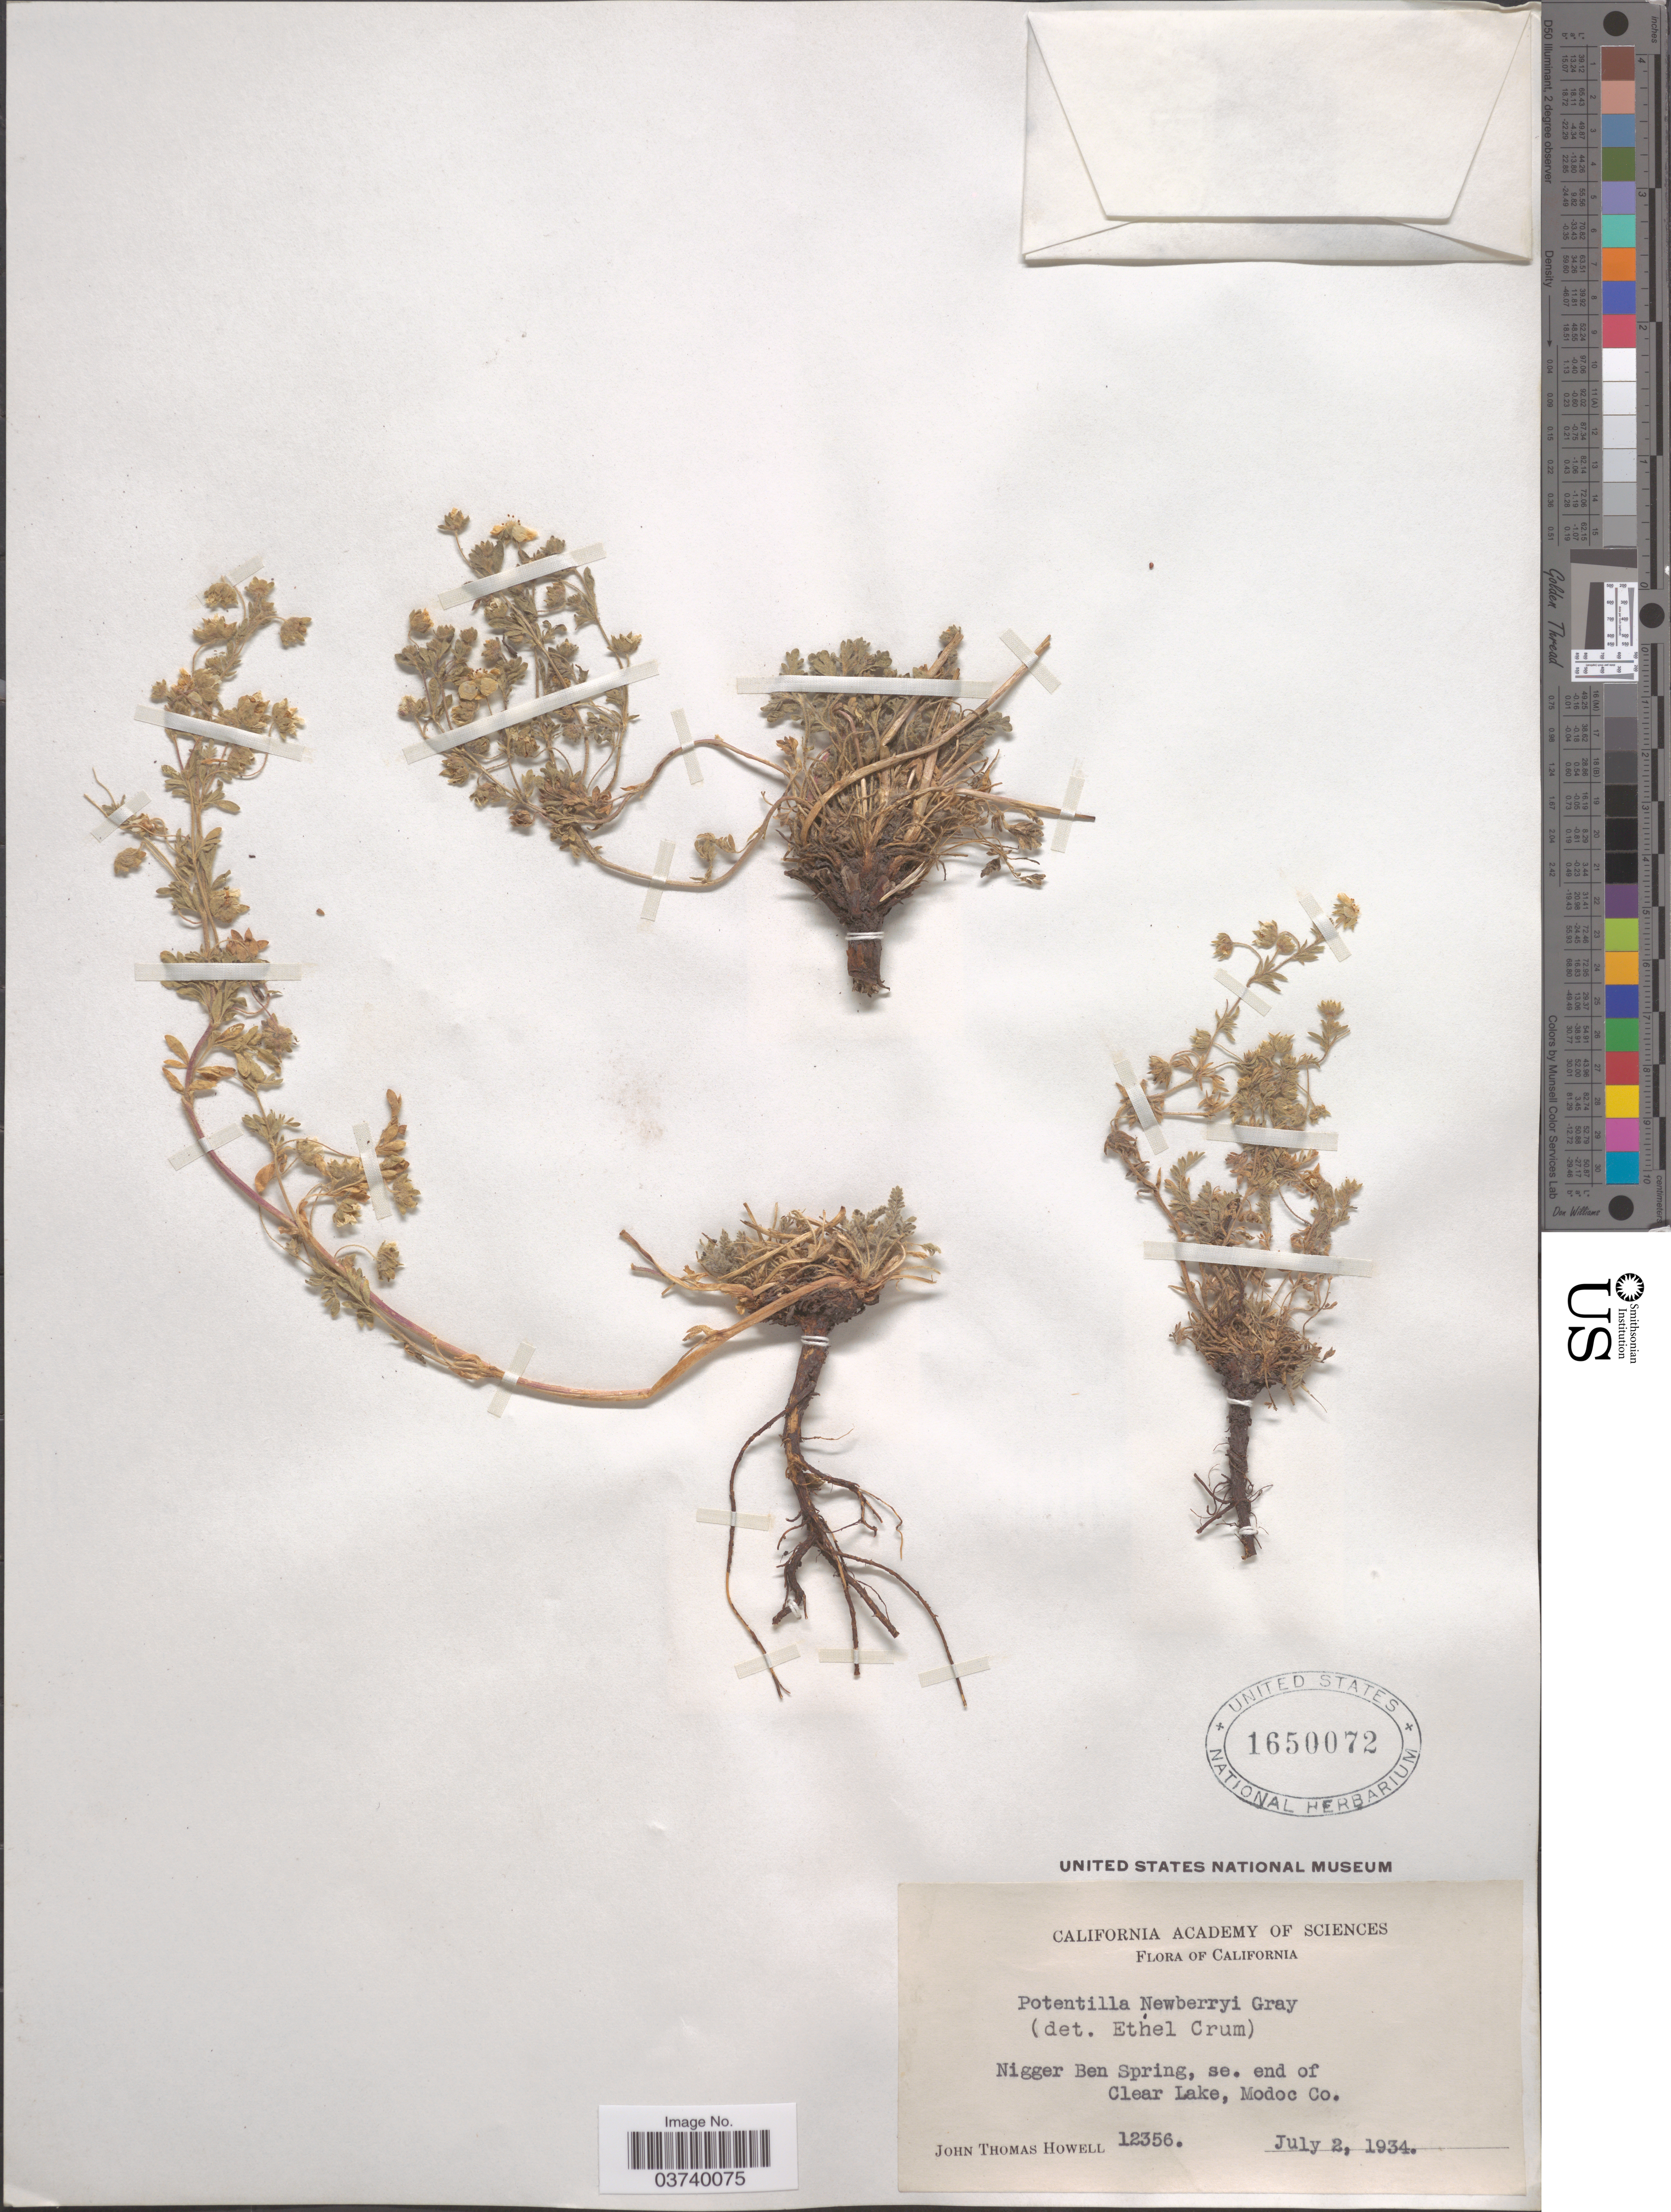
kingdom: Plantae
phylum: Tracheophyta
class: Magnoliopsida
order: Rosales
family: Rosaceae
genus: Potentilla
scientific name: Potentilla newberryi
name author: A. Gray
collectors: J. T. Howell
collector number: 12356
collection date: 1934-07-02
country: United States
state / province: California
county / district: Modoc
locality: Nigger Ben Spring, se. end of Clear Lake, Modoc Co.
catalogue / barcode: US 1650072